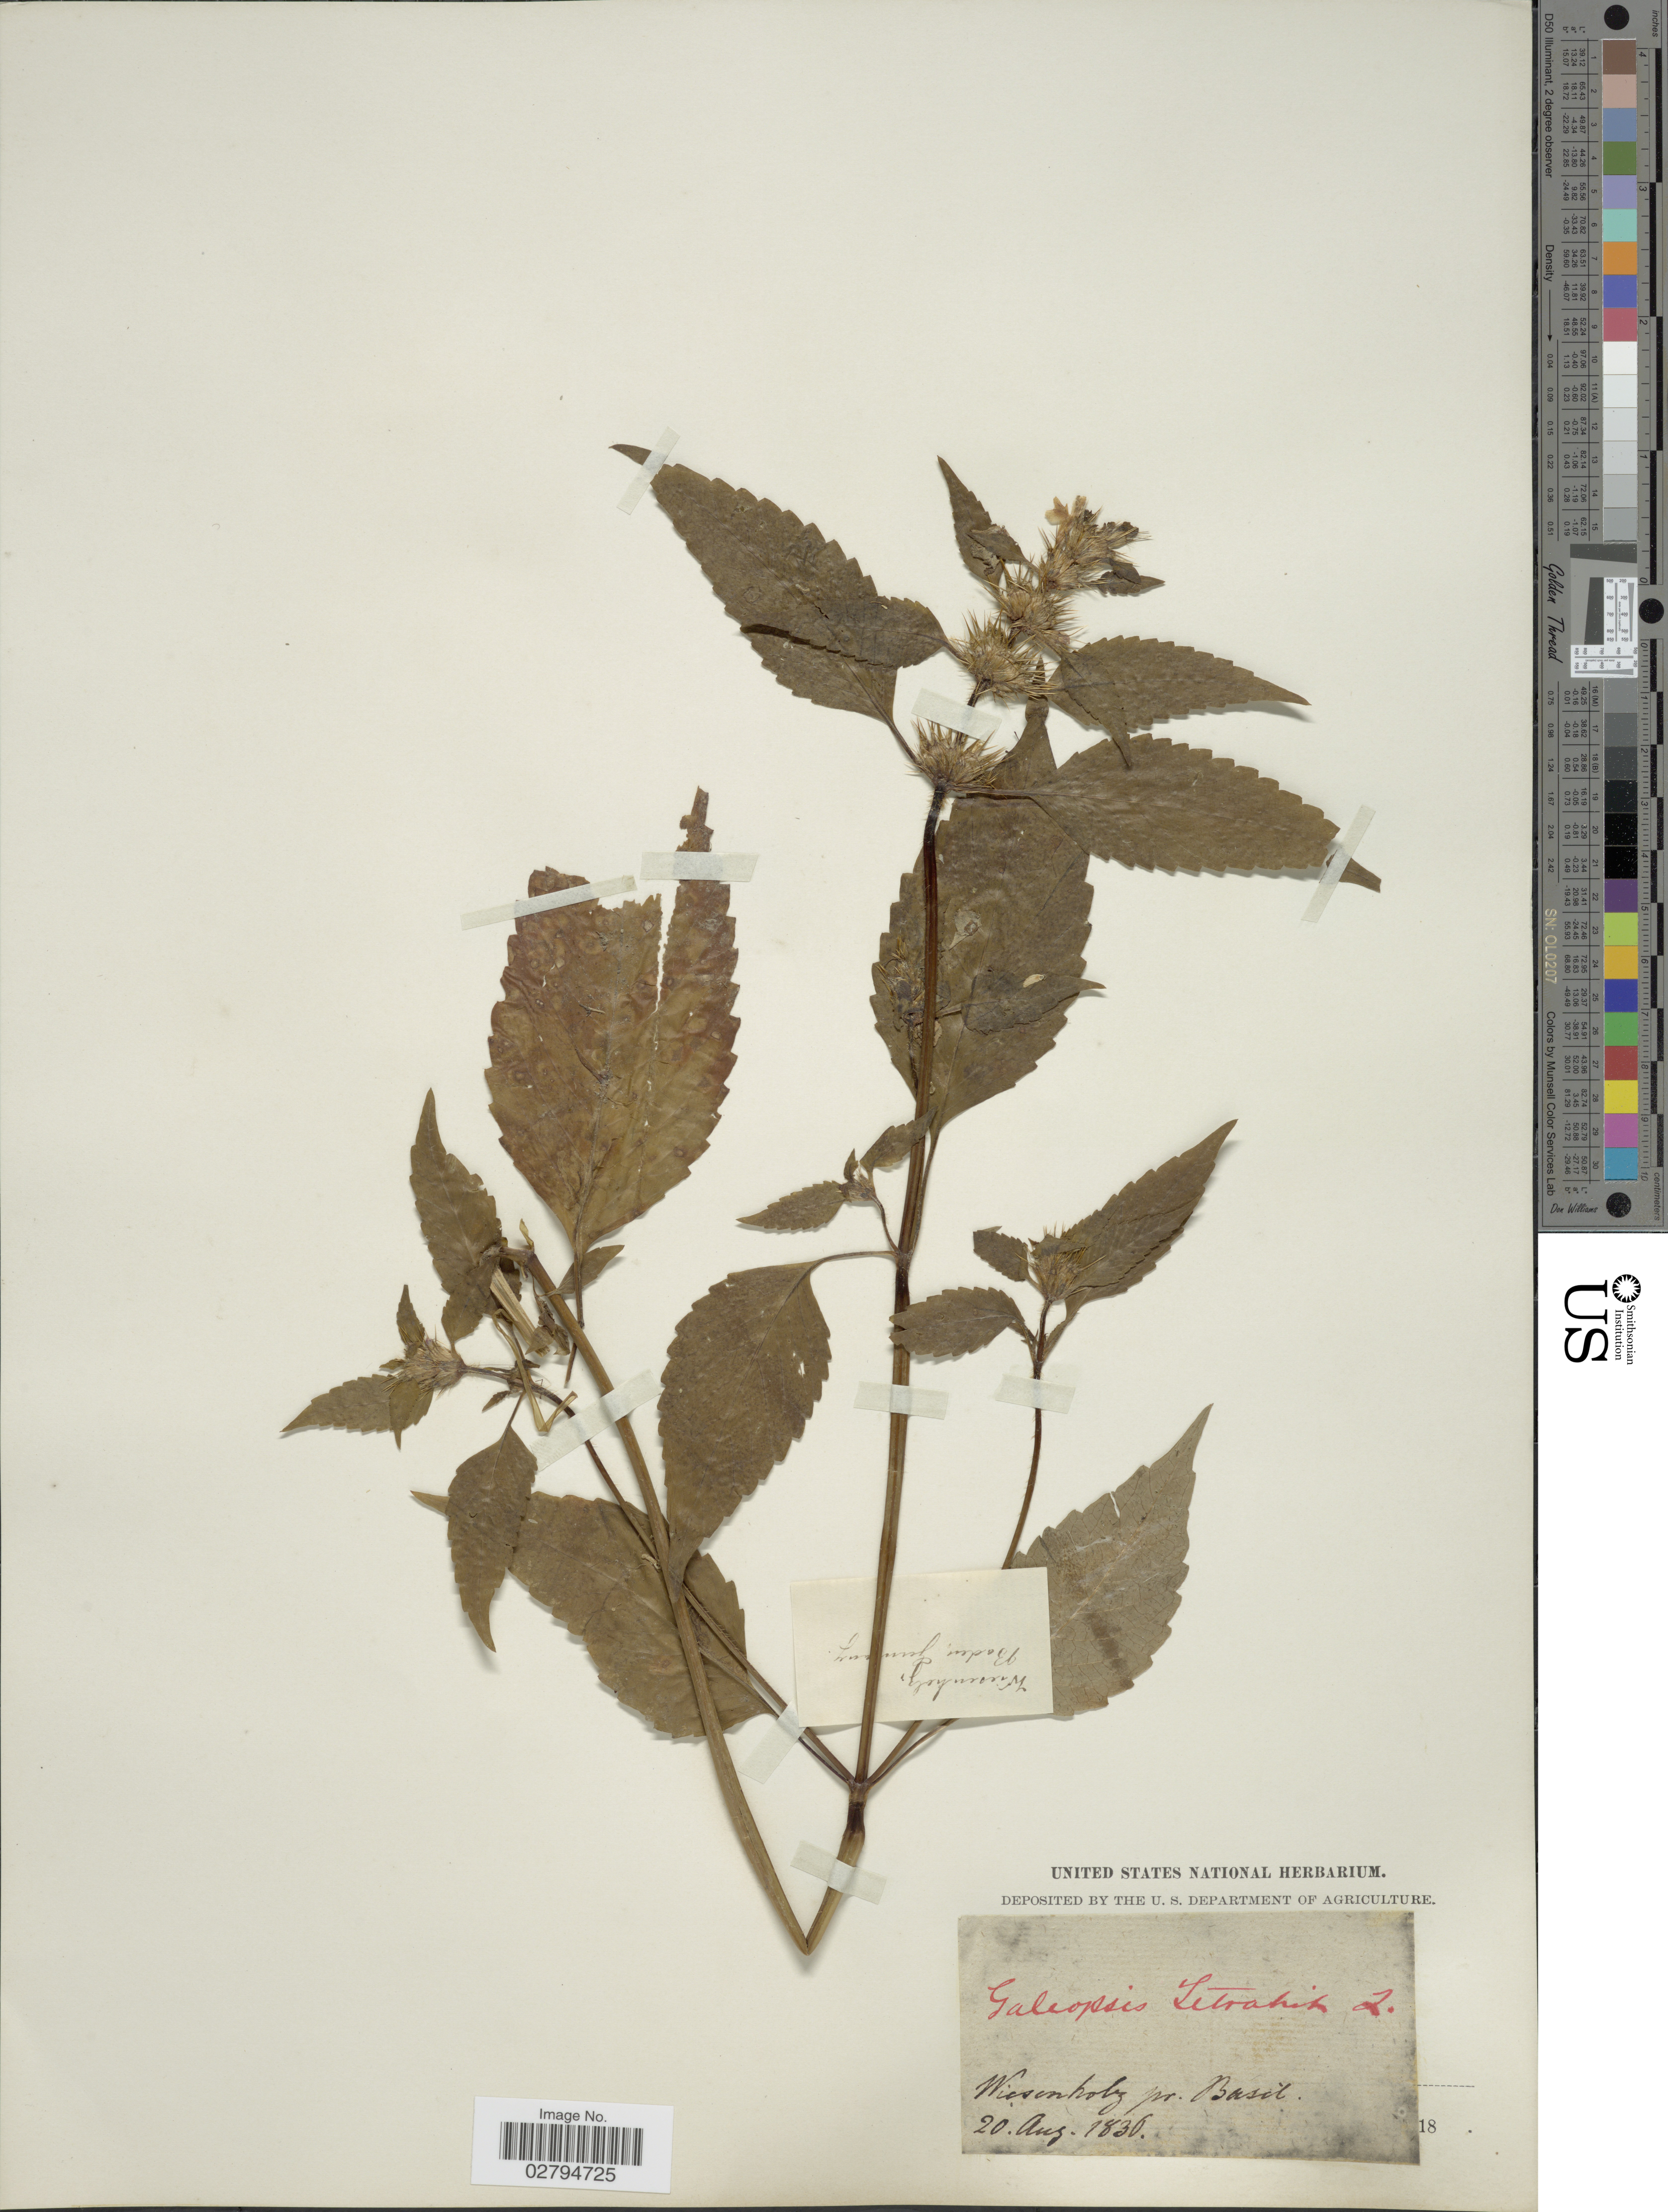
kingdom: Plantae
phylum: Tracheophyta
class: Magnoliopsida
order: Lamiales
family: Lamiaceae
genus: Galeopsis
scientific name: Galeopsis tetrahit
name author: L.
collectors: ex herb. United States National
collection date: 1836-08-20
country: Germany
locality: Wiesenholz.